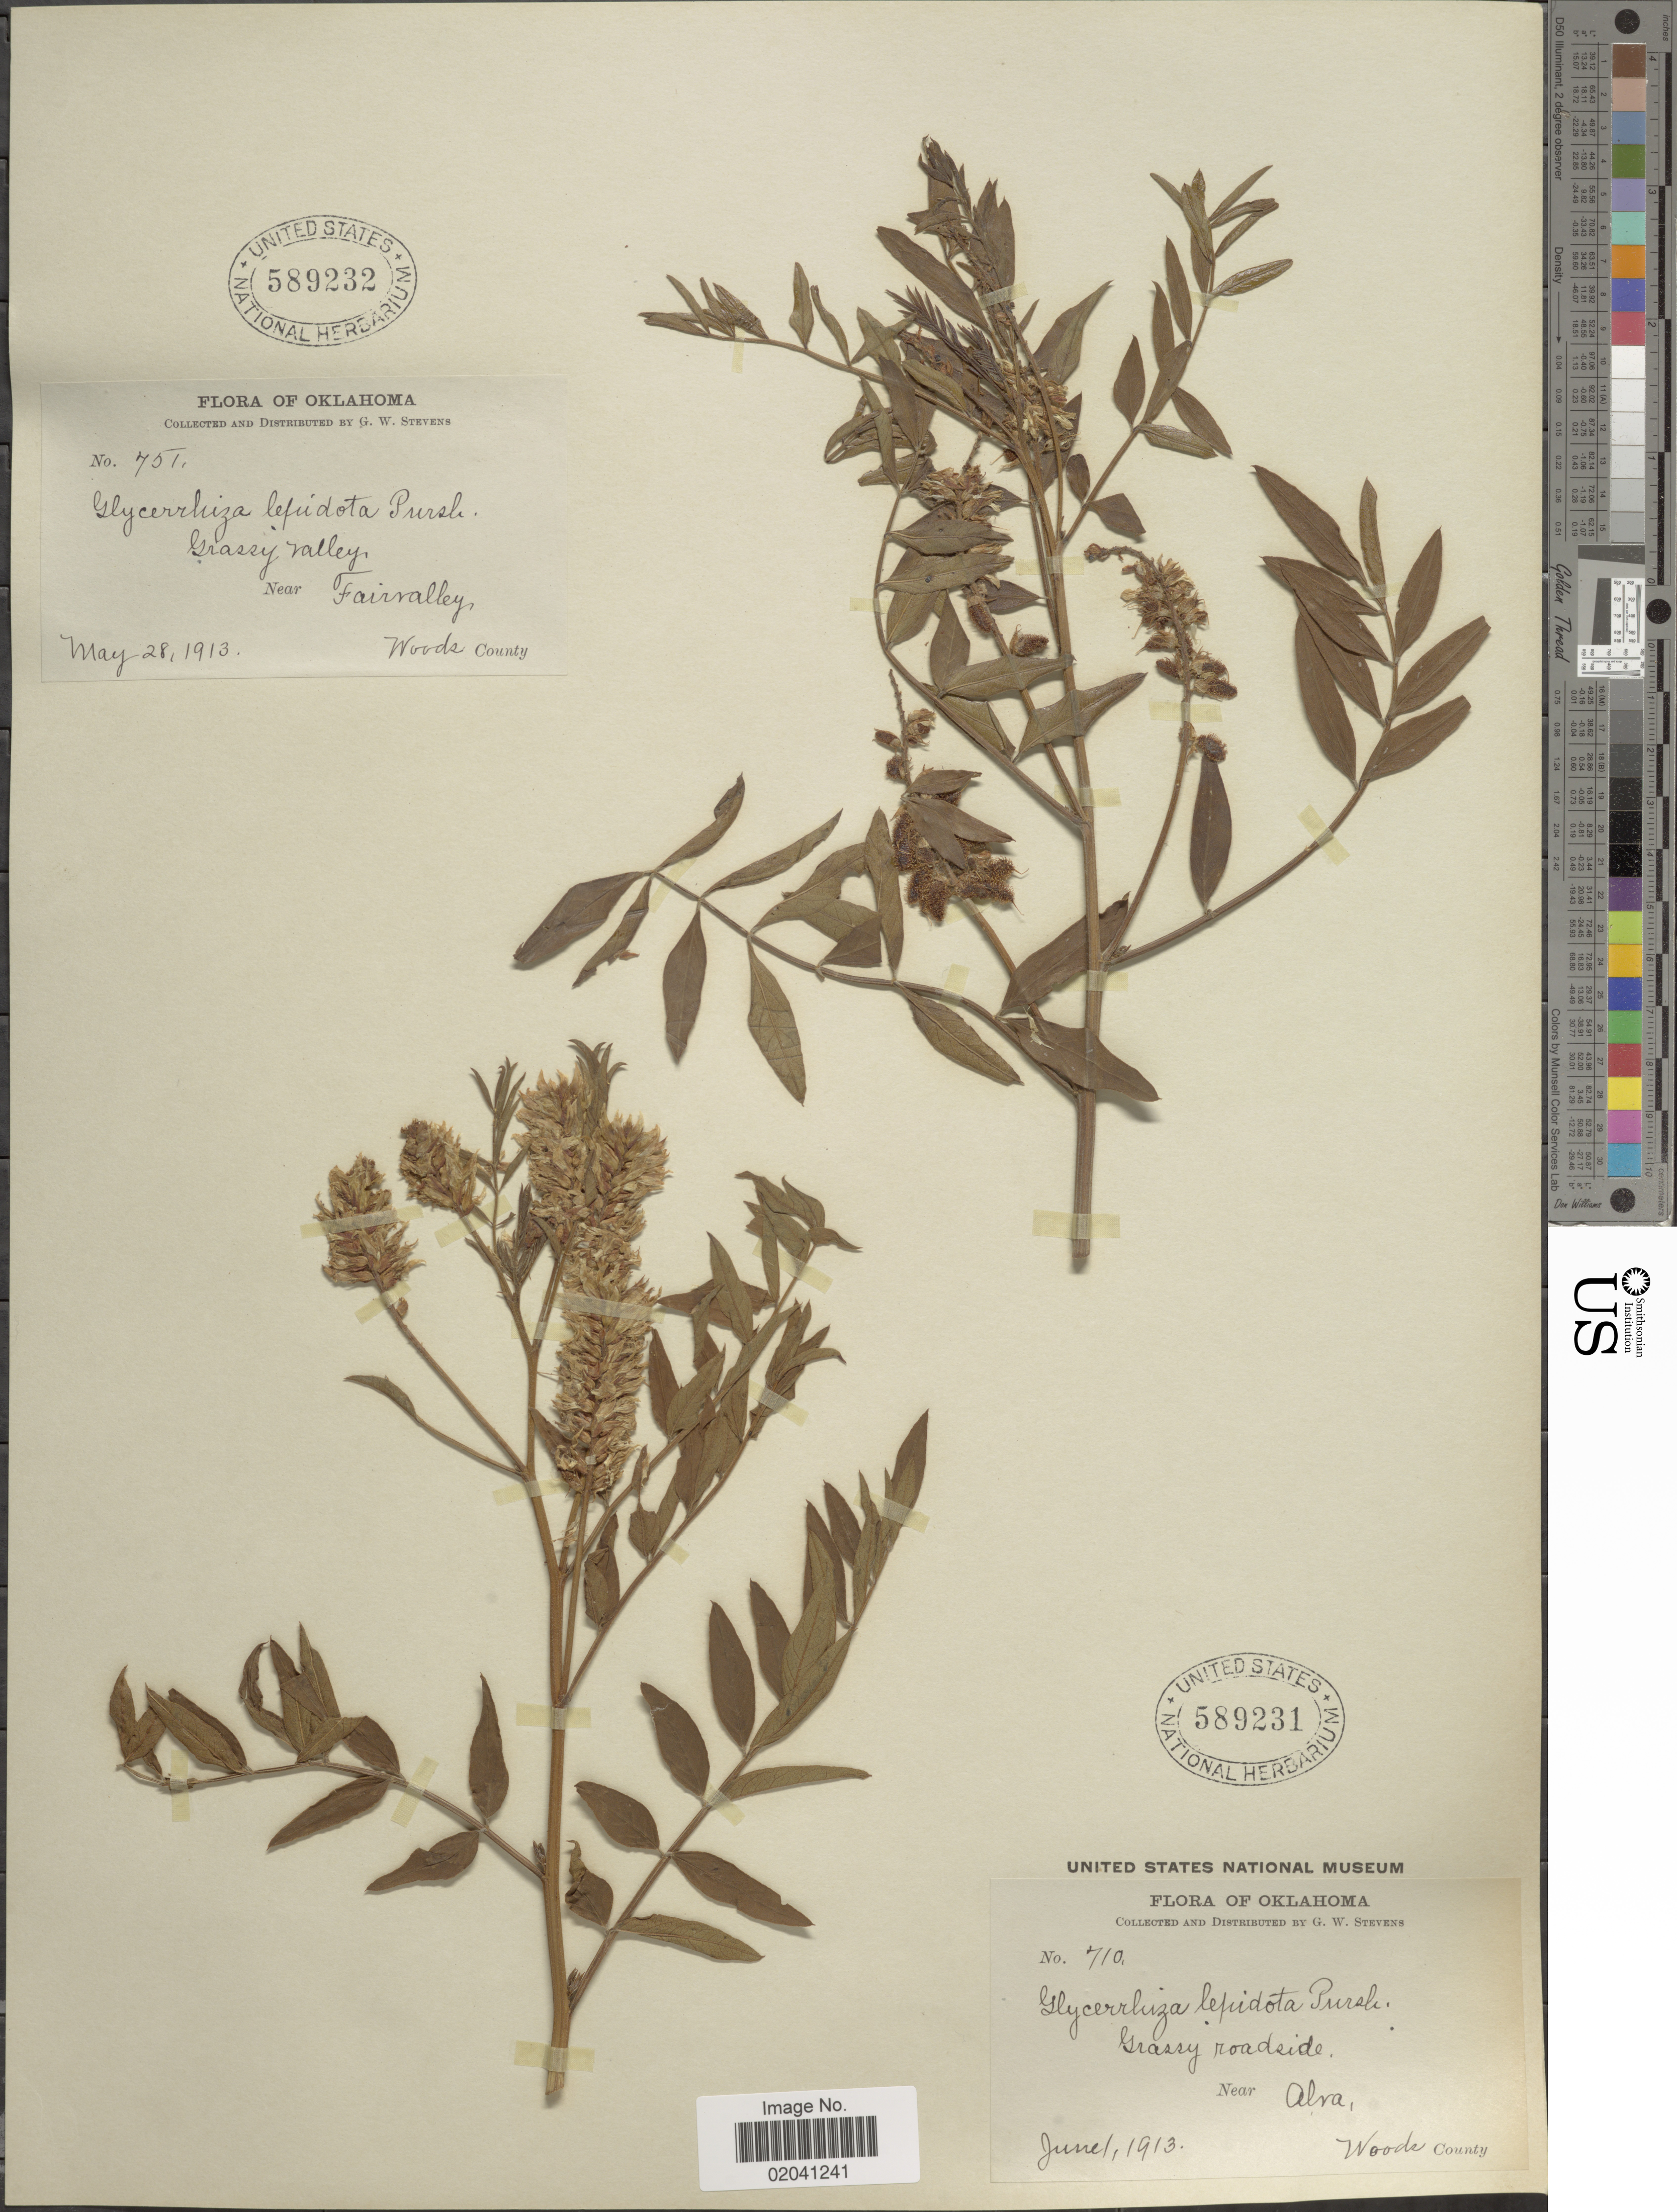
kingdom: Plantae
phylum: Tracheophyta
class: Magnoliopsida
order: Fabales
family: Fabaceae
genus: Glycyrrhiza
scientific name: Glycyrrhiza lepidota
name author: Pursh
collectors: G. W. Stevens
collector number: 751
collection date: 1913-05-28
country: United States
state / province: Oklahoma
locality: Grassy valley. Near Fairvalley, Woods County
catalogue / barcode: US 589232-2